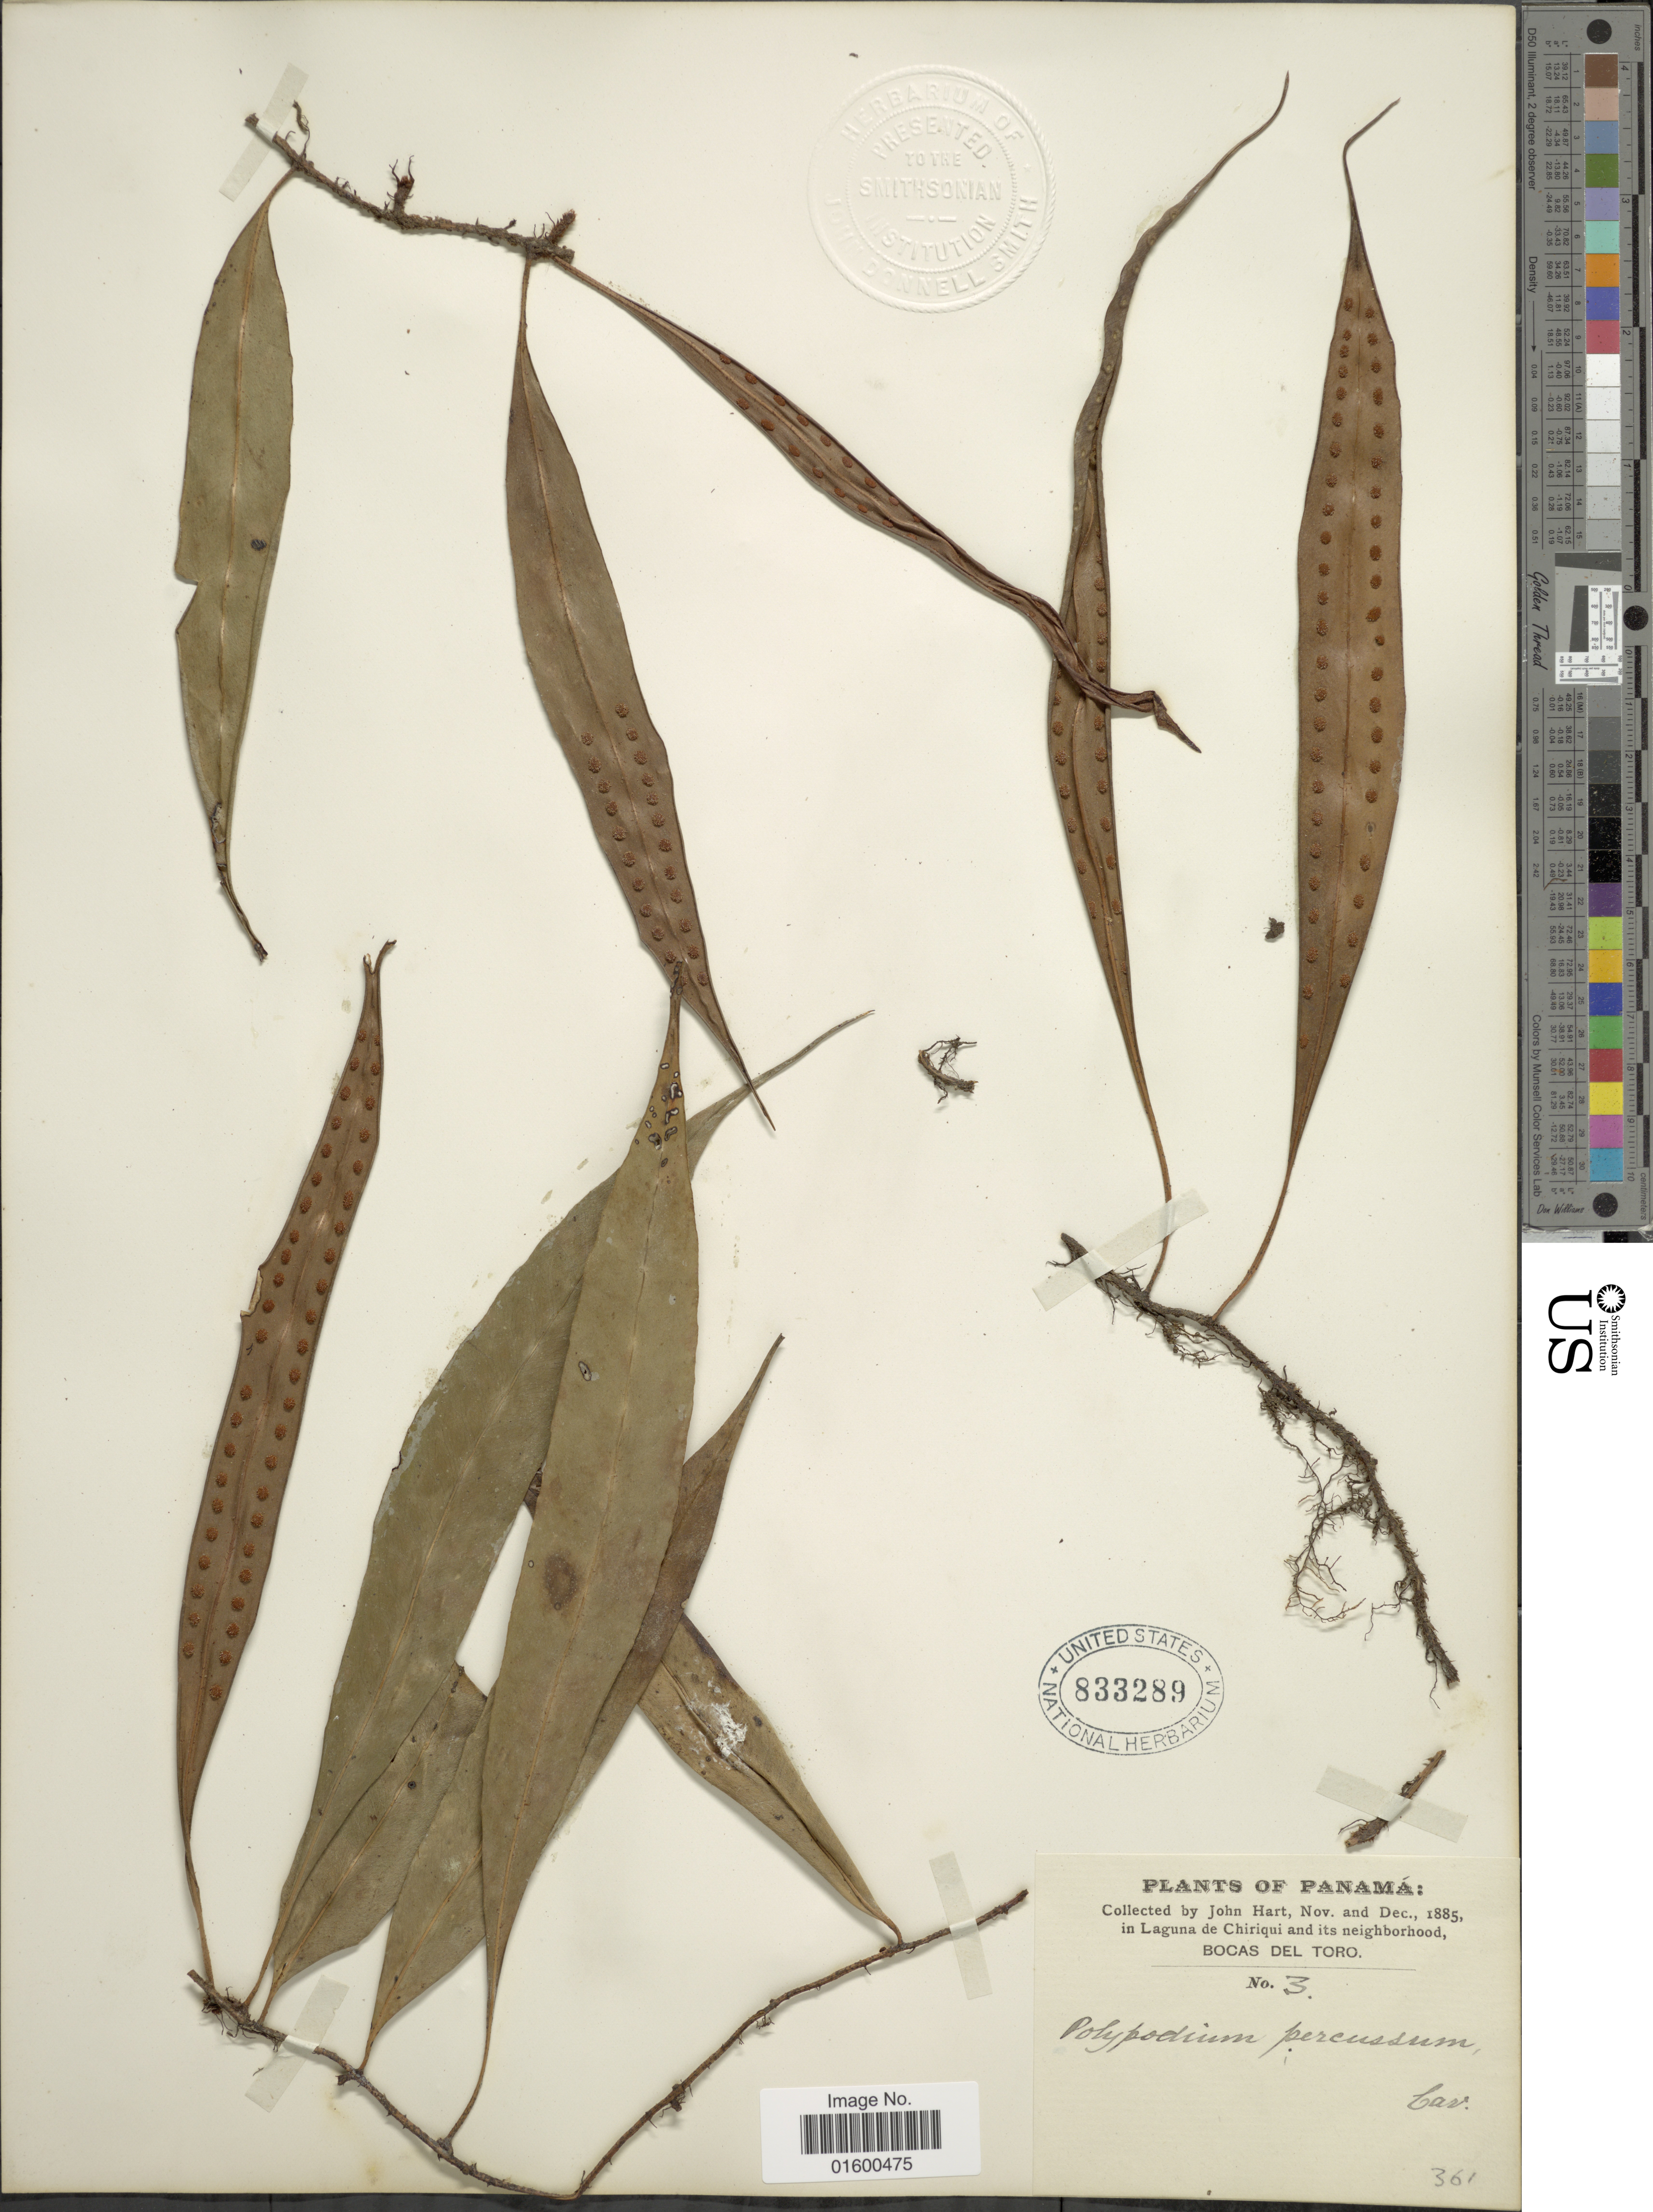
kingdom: Plantae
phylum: Tracheophyta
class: Polypodiopsida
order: Polypodiales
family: Polypodiaceae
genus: Microgramma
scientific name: Microgramma percussa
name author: (Cav.) de la Sota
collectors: J. H. Hart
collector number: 3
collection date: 1885-11/1885-12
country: Panama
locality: Laguna de Chiriqui ant its neighbourhood, Bocas del Toro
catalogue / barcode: US 833289